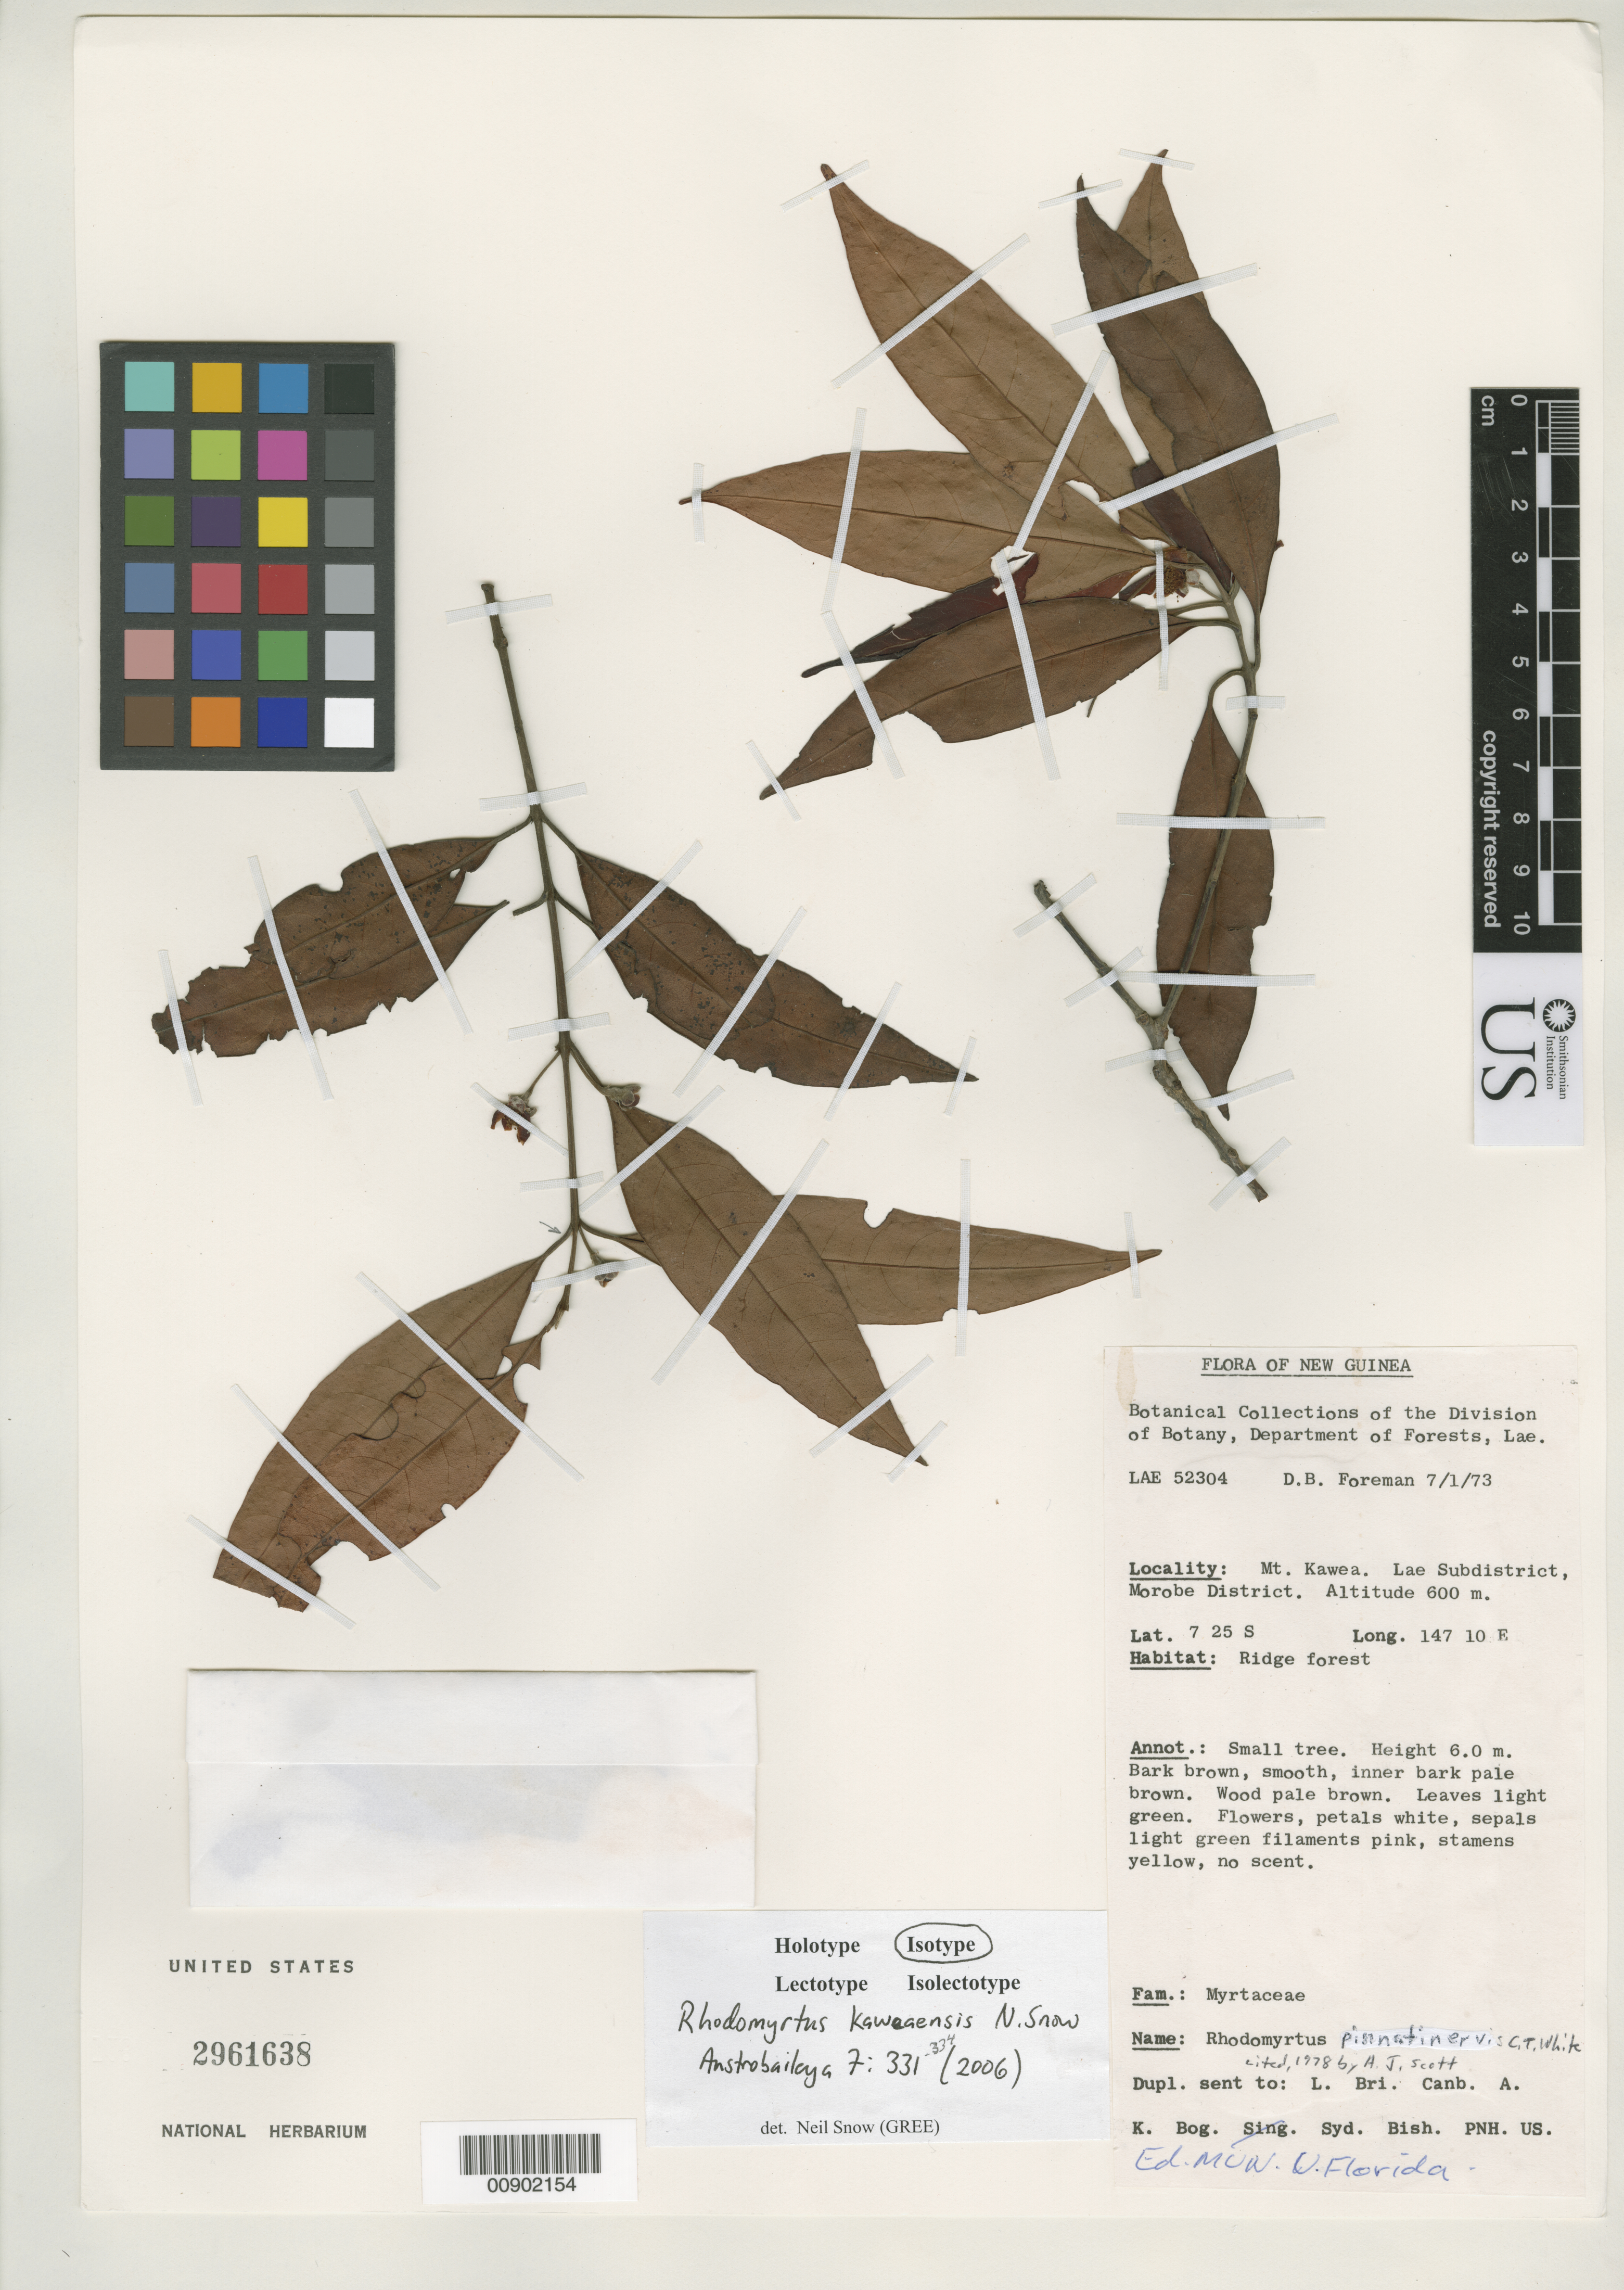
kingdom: Plantae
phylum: Tracheophyta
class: Magnoliopsida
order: Myrtales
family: Myrtaceae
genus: Rhodomyrtus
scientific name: Rhodomyrtus kaweaensis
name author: N. Snow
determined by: Snow, N. W.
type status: Isotype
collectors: D. Foreman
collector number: LAE 52304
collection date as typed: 07 Jan 1973 or 01 Jul 1973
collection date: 1973-01-07 or 1973-07-01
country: Papua New Guinea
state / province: Morobe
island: New Guinea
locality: Mt. Kawea, Lae Subdistrict, Morobe District.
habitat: Ridge forest.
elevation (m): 600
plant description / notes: Protologue cites collection date as "7 July 1973"; US specimen label bears date "7/1/73".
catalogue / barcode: US 2961638